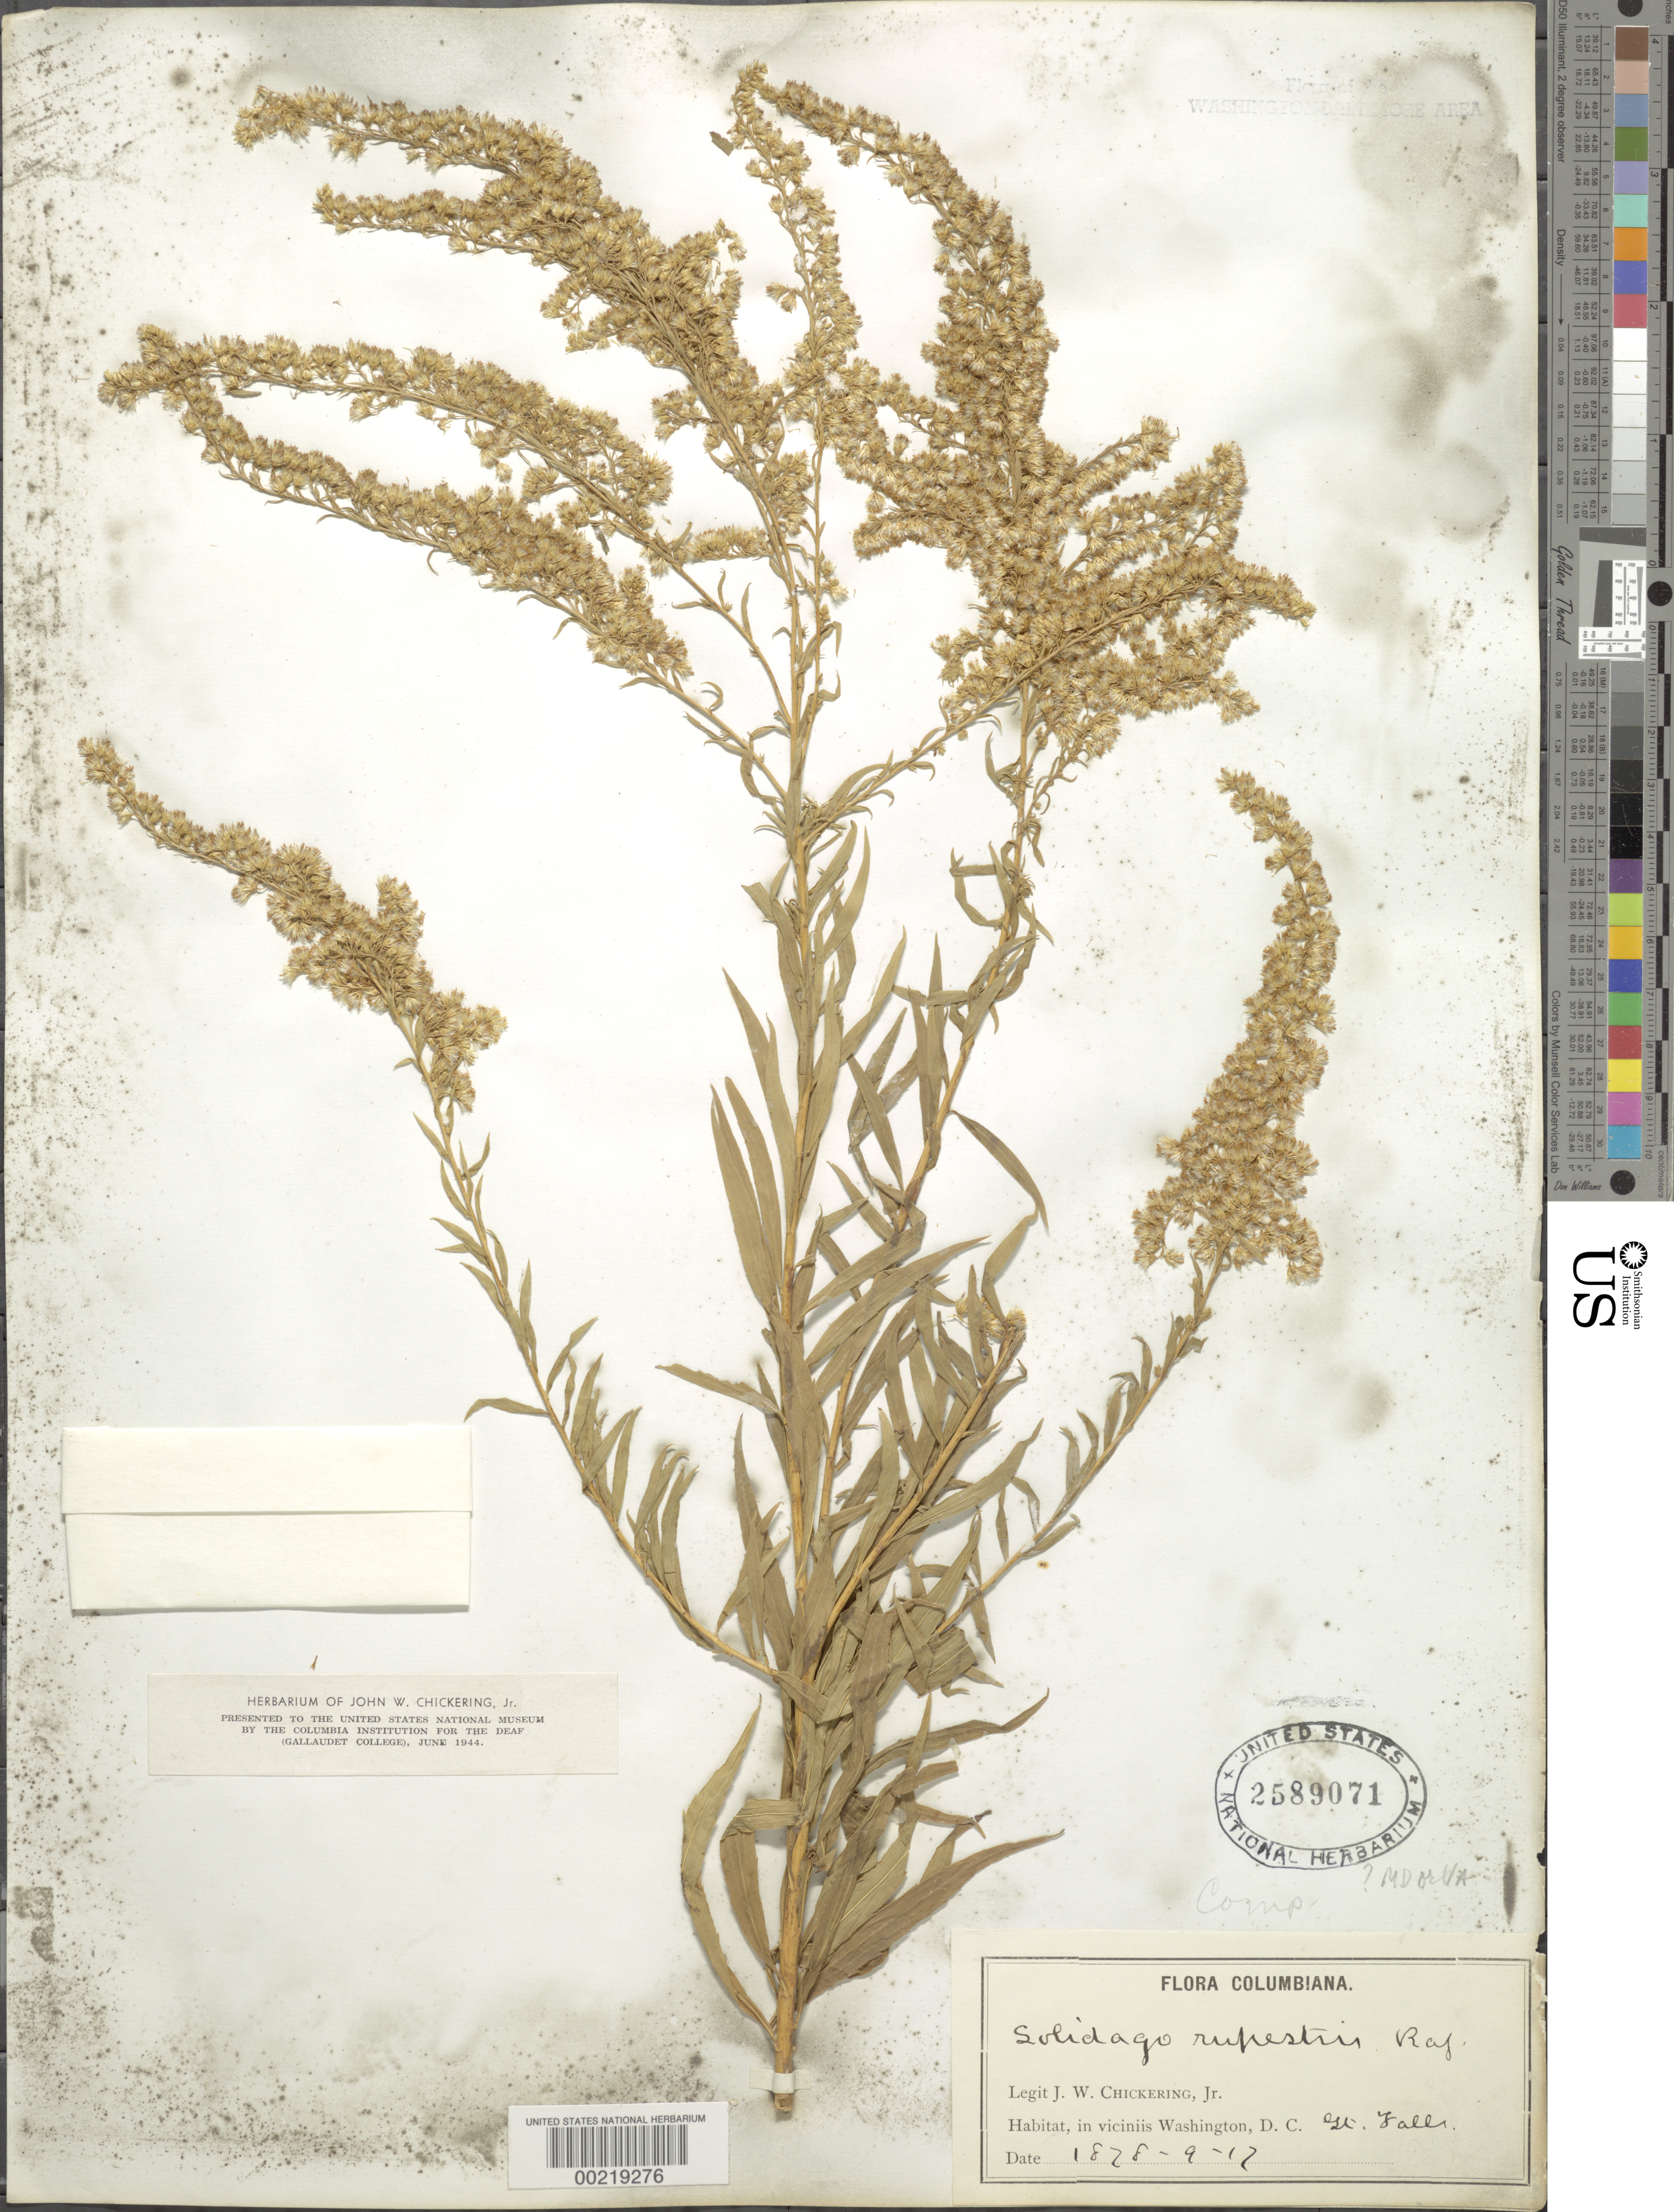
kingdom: Plantae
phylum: Tracheophyta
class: Magnoliopsida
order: Asterales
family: Asteraceae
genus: Solidago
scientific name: Solidago rupestris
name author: Raf.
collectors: J. Chickering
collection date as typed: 17 Sep 1878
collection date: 1878-09-17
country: United States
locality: Great Falls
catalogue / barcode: US 2589071